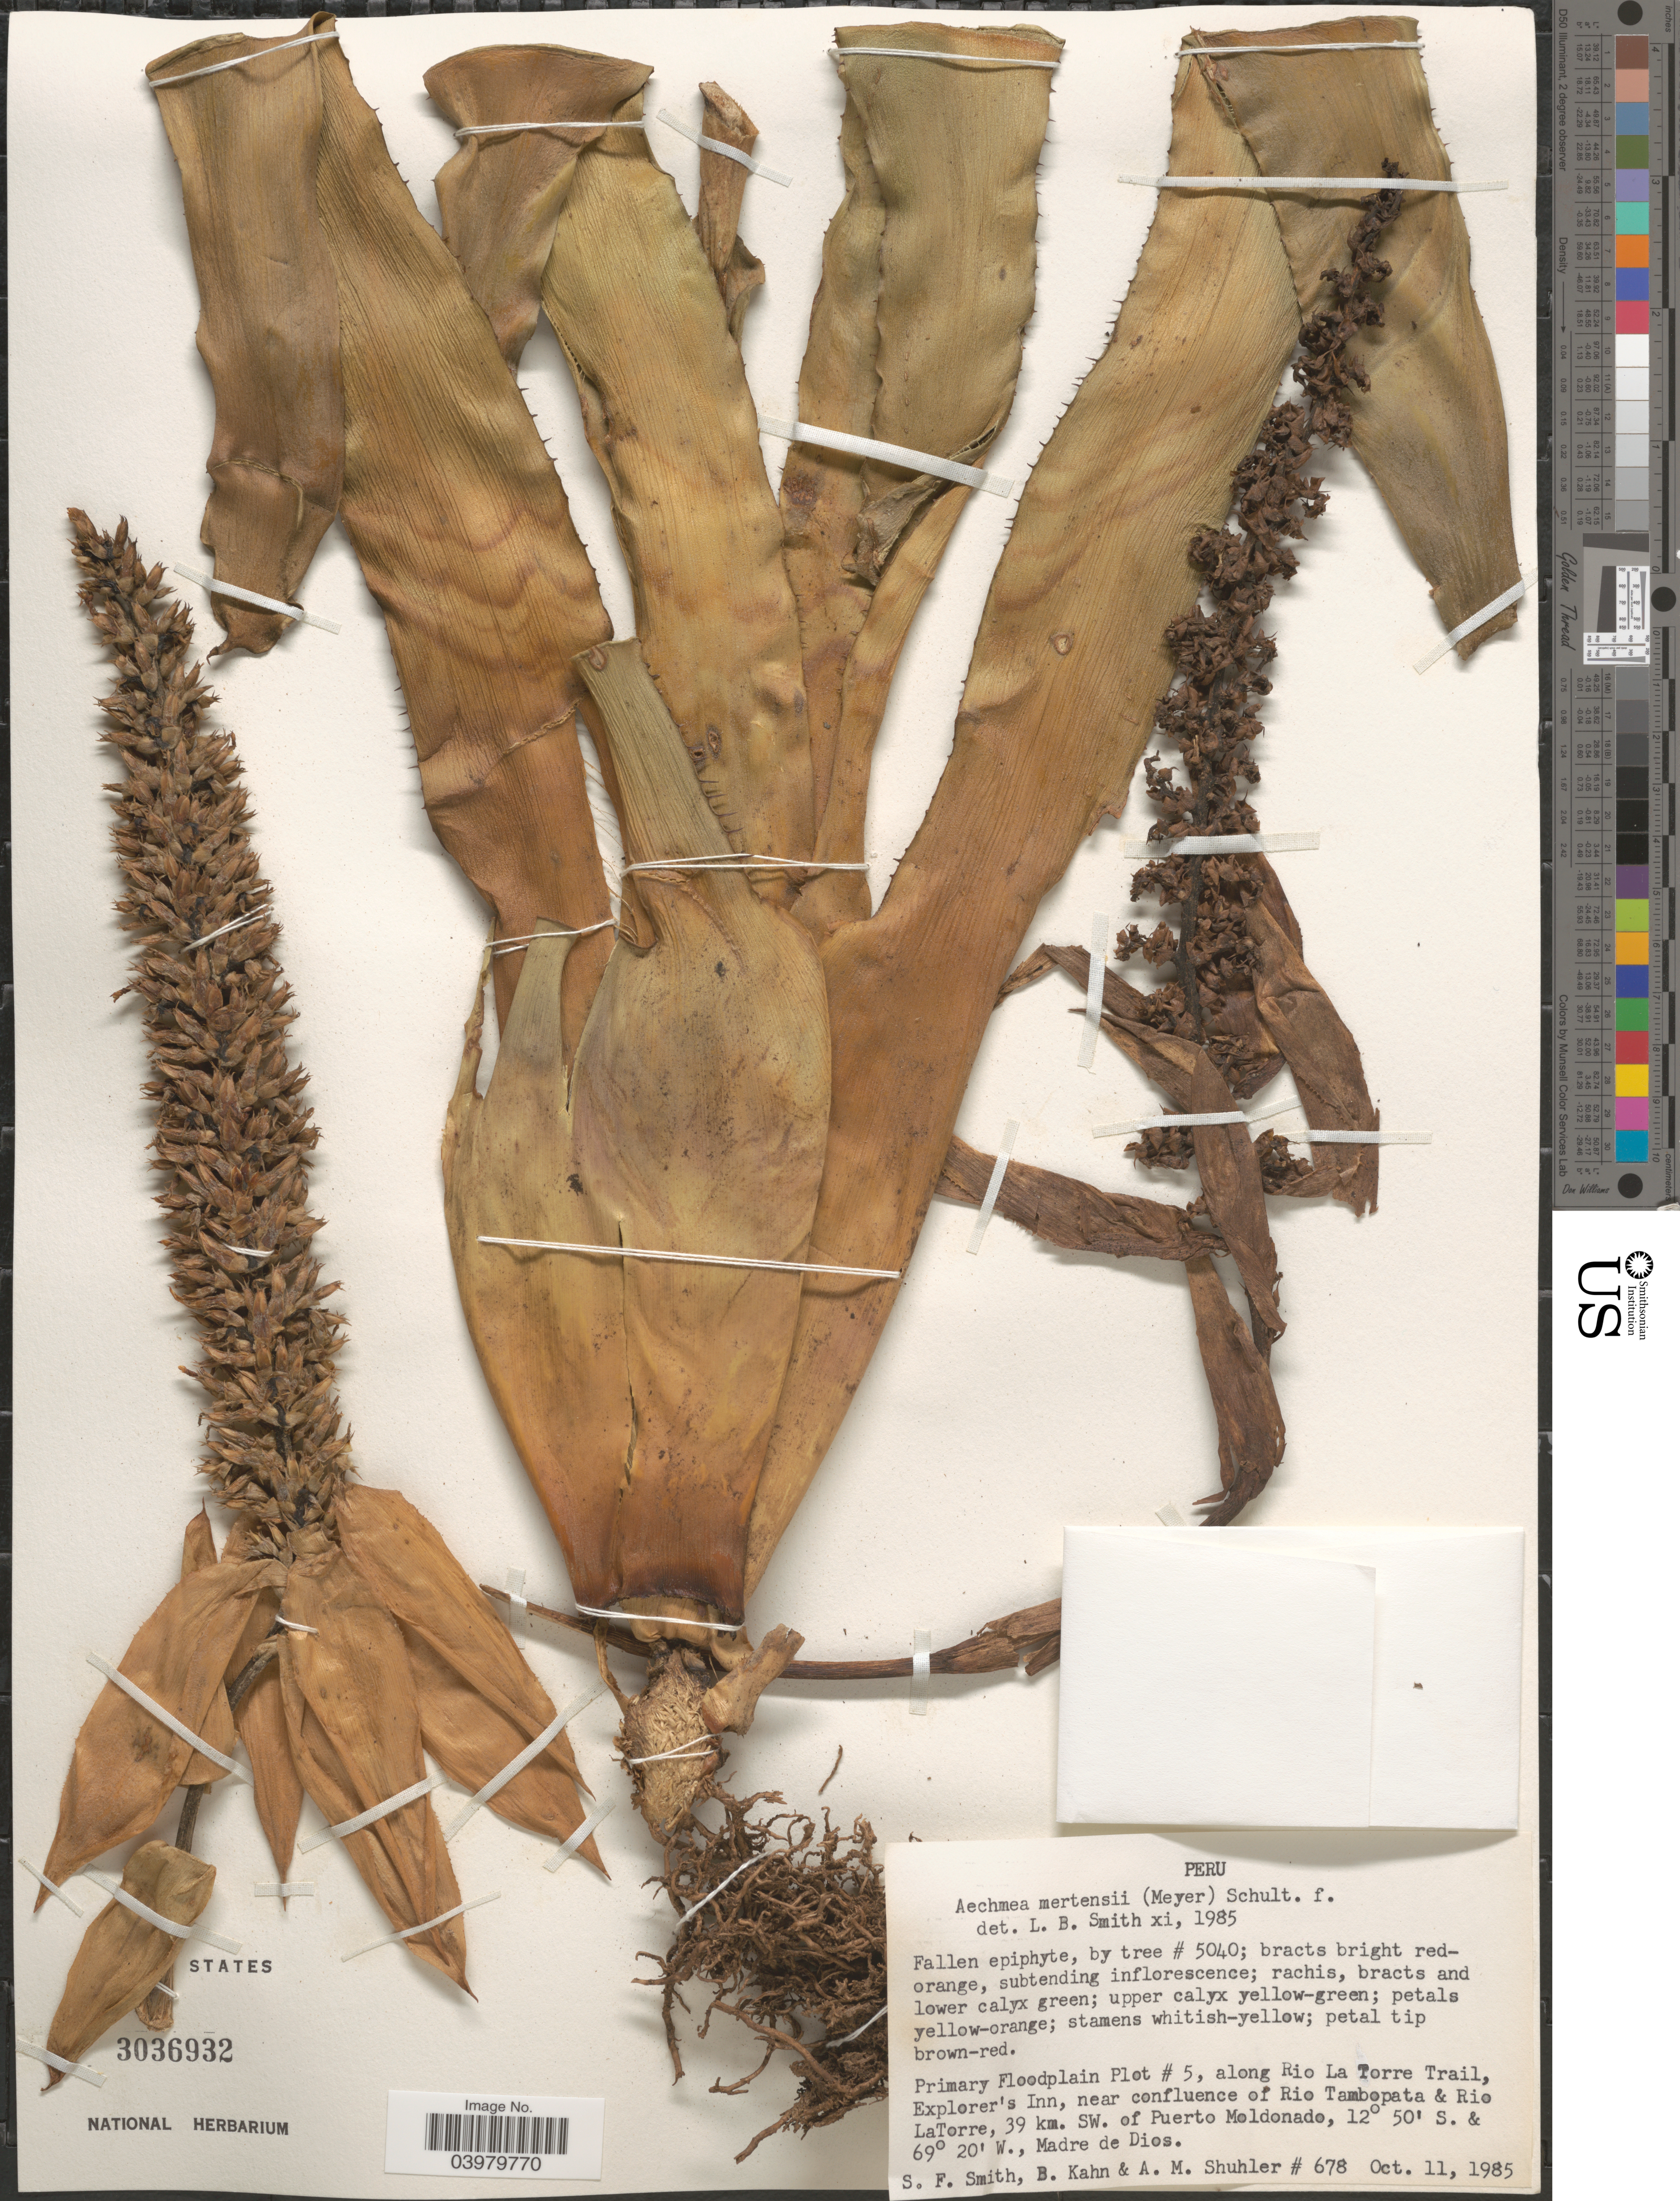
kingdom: Plantae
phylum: Tracheophyta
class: Liliopsida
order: Poales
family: Bromeliaceae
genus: Aechmea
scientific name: Aechmea mertensii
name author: (G. Mey.) Schult. & Schult. f.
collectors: S.F. Smith, B. Kahn & A. Shuhler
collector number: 678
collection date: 1985-10-11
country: Peru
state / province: Madre de Dios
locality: Primary Floodplain #5, along Rio La Torre Trail, Explorer's Inn, near confluence of Rio Tambopata & Rio LaTorre, 39 km. SW. of Puerto Moldonado.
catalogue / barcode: US 3036932